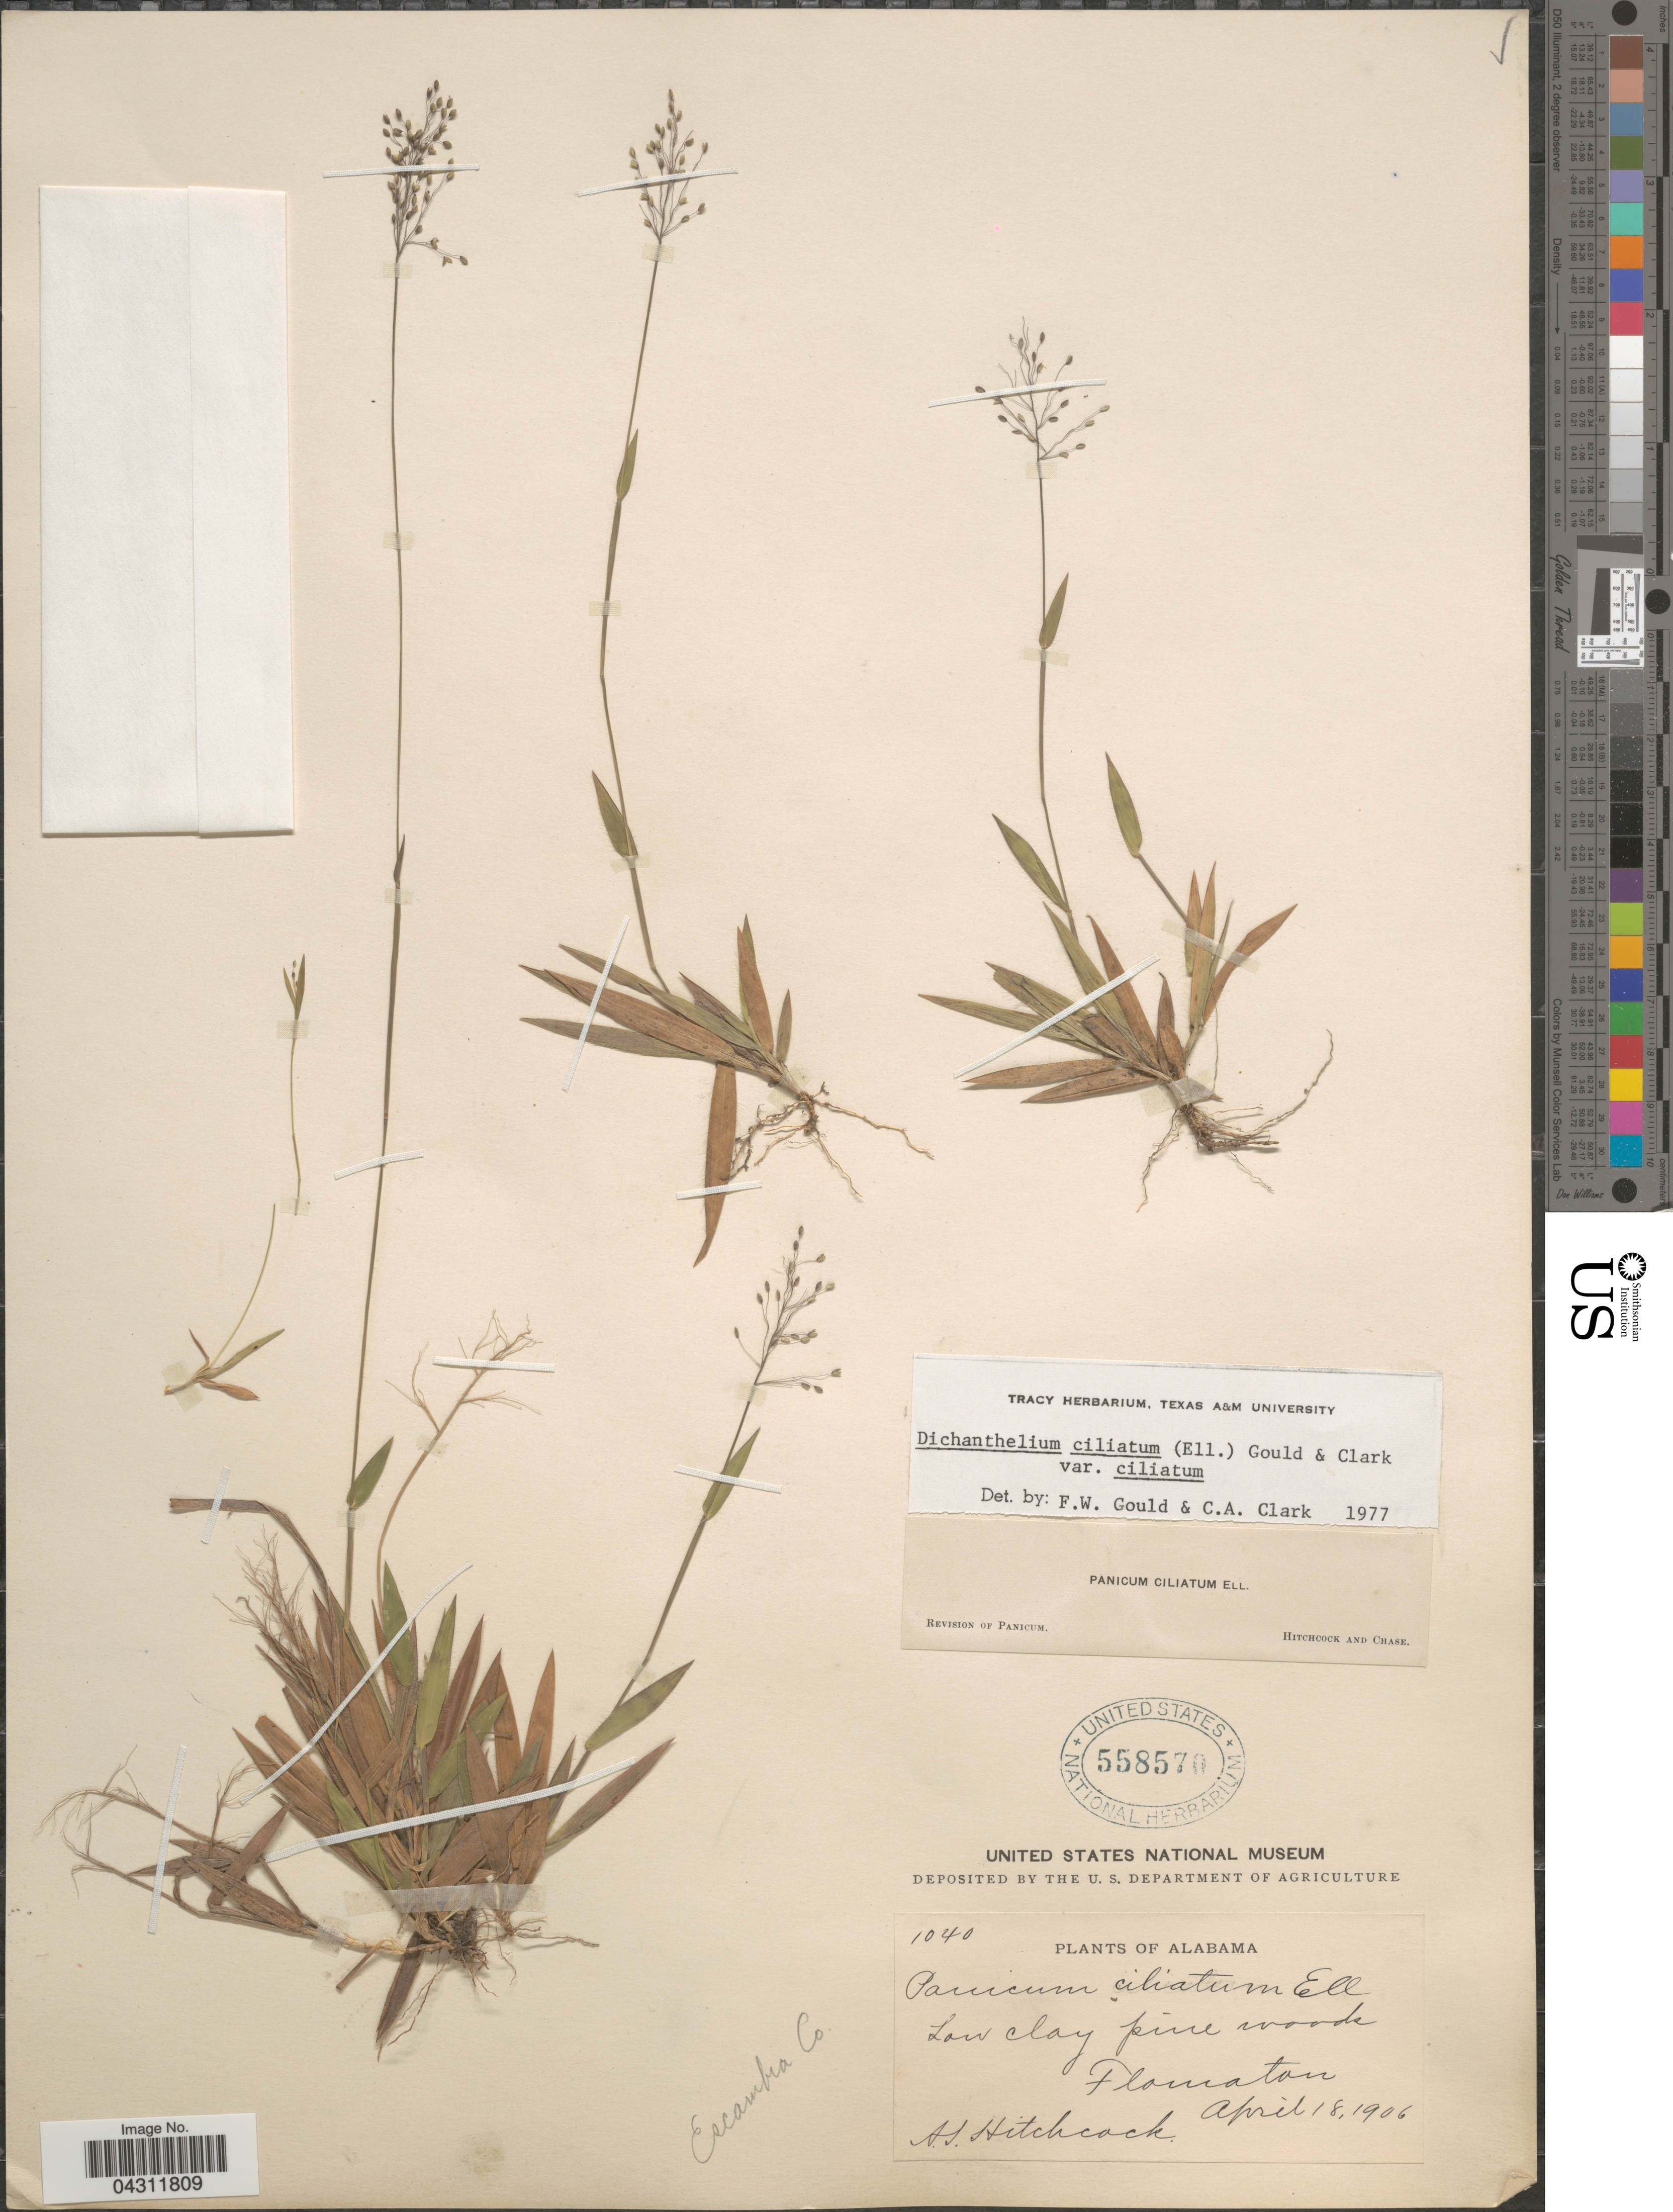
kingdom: Plantae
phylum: Tracheophyta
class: Liliopsida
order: Poales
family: Poaceae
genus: Dichanthelium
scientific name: Dichanthelium strigosum var. leucoblepharis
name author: (Trin.) Freckmann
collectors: A. S. Hitchcock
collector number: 1040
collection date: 1906-04-18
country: United States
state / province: Alabama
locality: Low clay pine woods. Flomaton. Escambia Co.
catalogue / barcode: US 558570